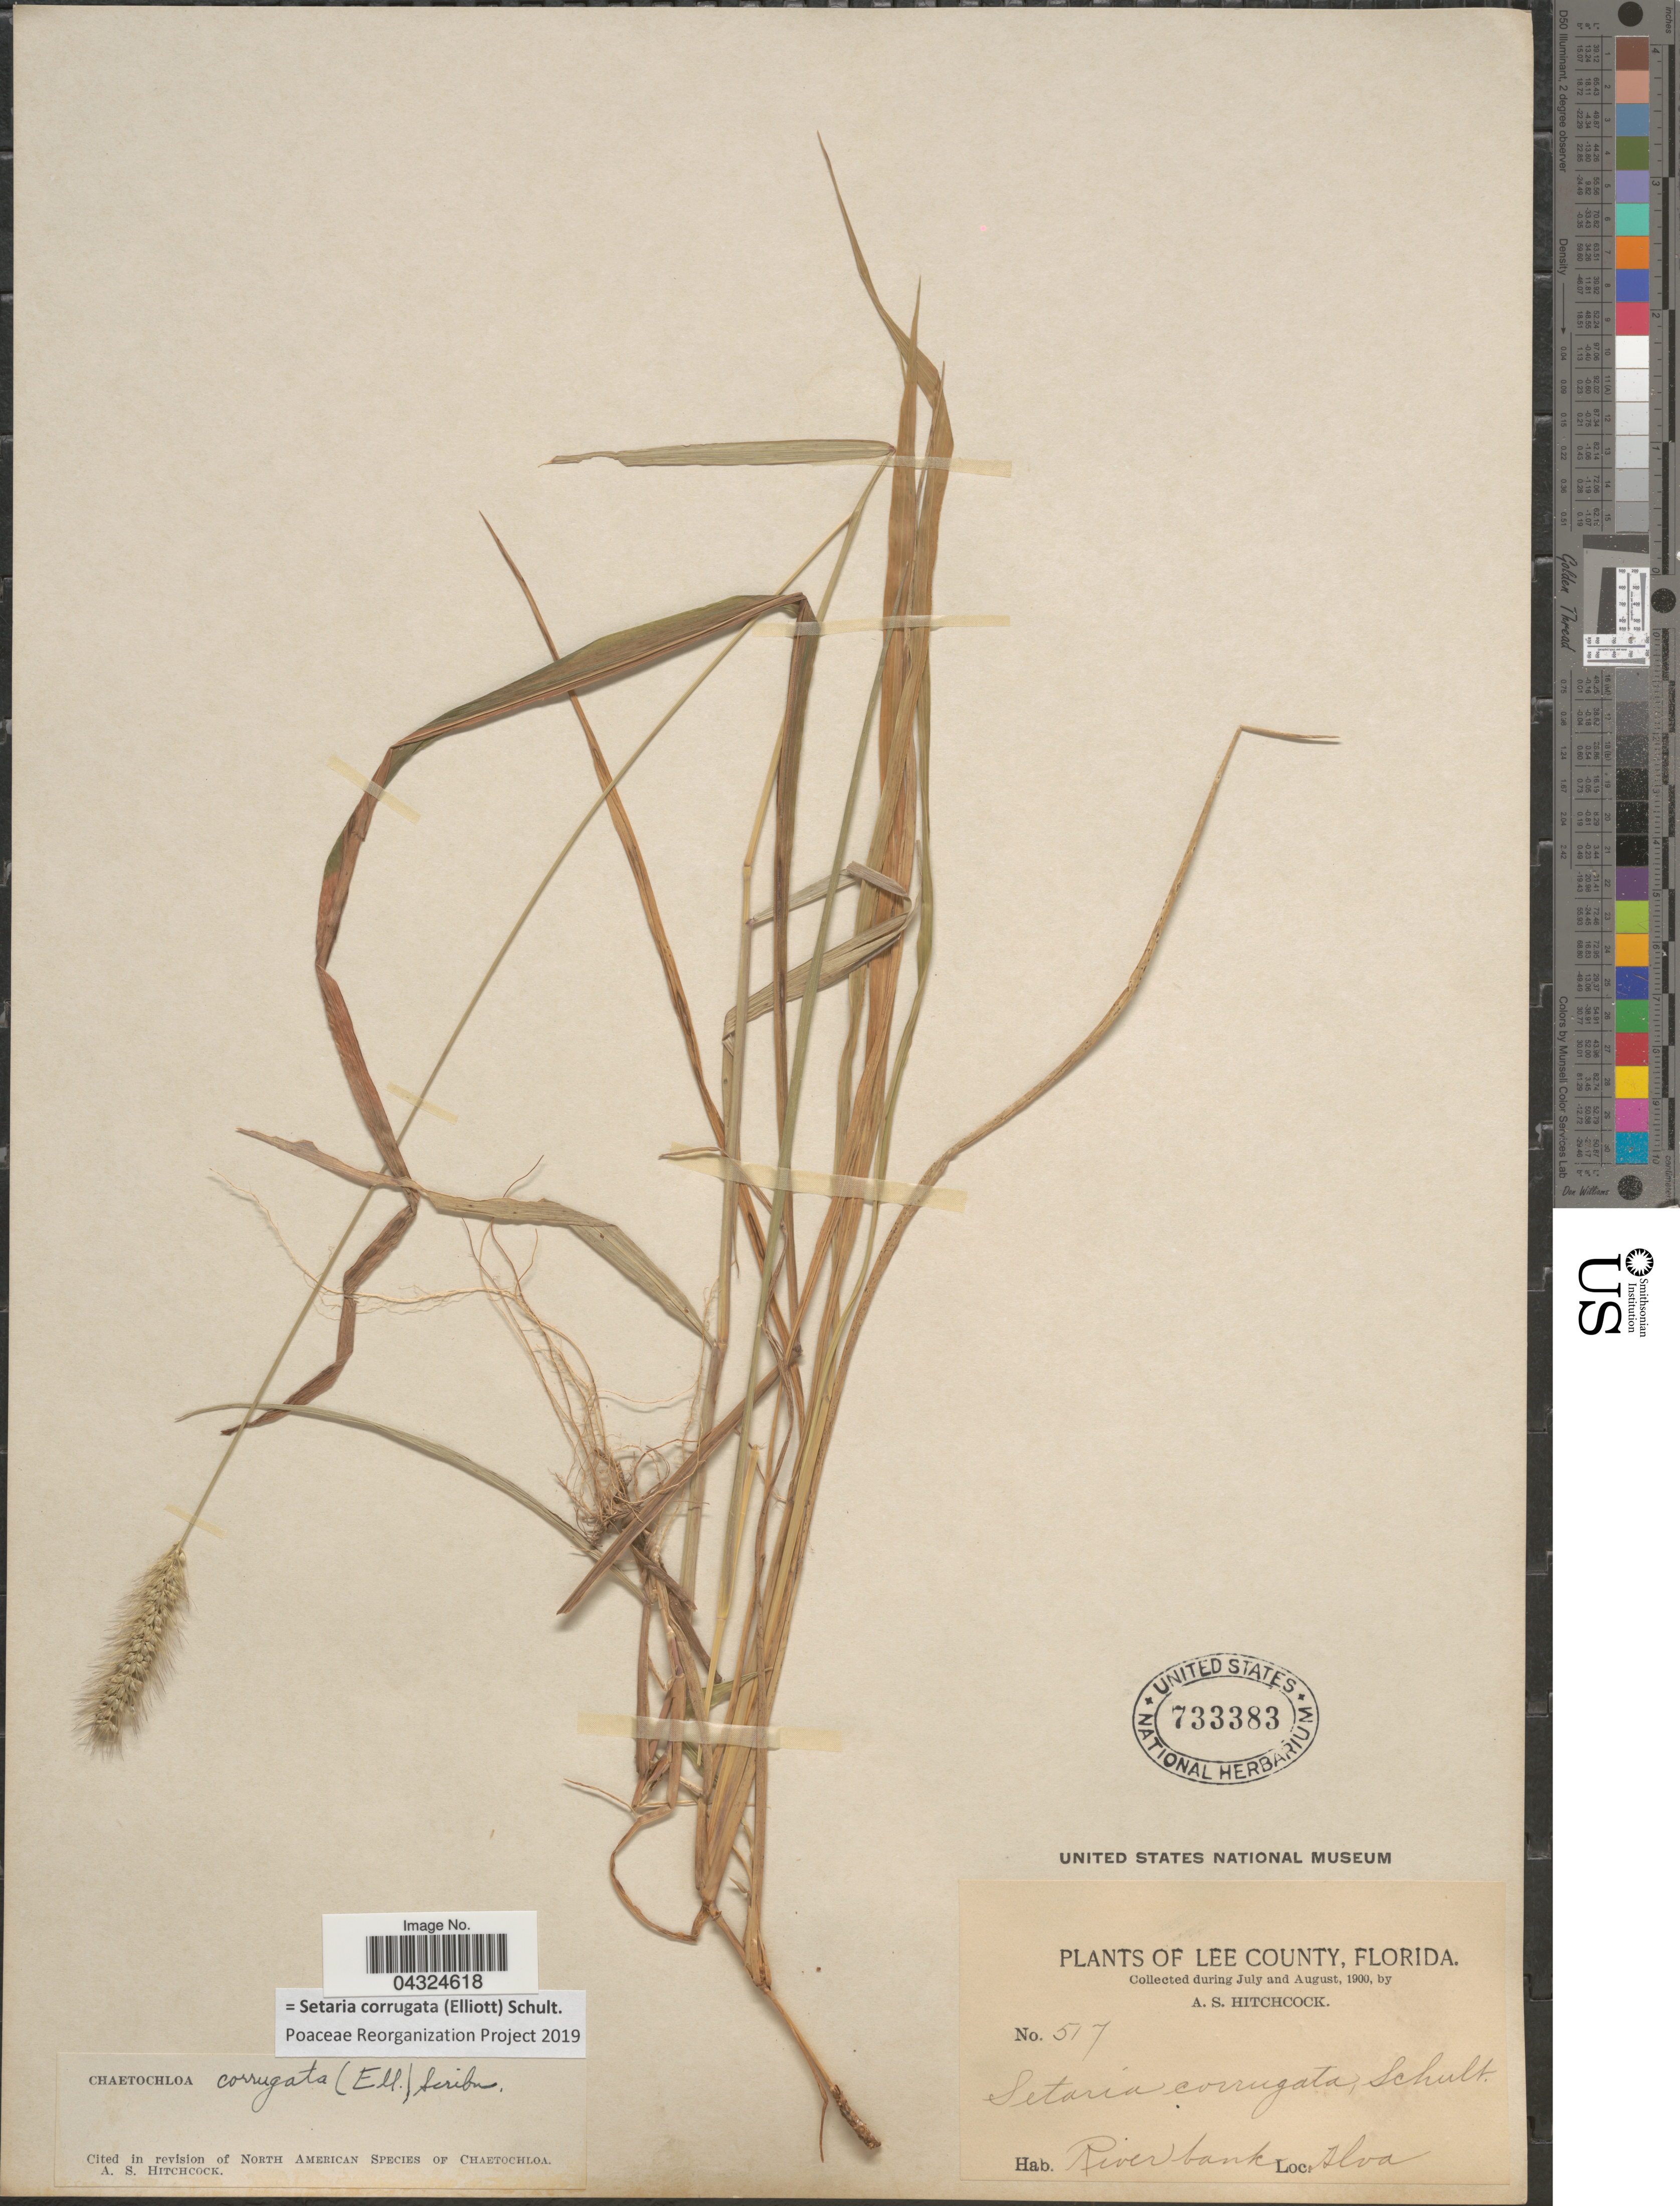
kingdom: Plantae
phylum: Tracheophyta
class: Liliopsida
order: Poales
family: Poaceae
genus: Setaria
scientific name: Setaria corrugata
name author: (Elliott) Schult.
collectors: A. S. Hitchcock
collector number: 517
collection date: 1900-07/1900-08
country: United States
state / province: Florida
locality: Lee County. River bank. Alva.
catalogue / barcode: US 733383